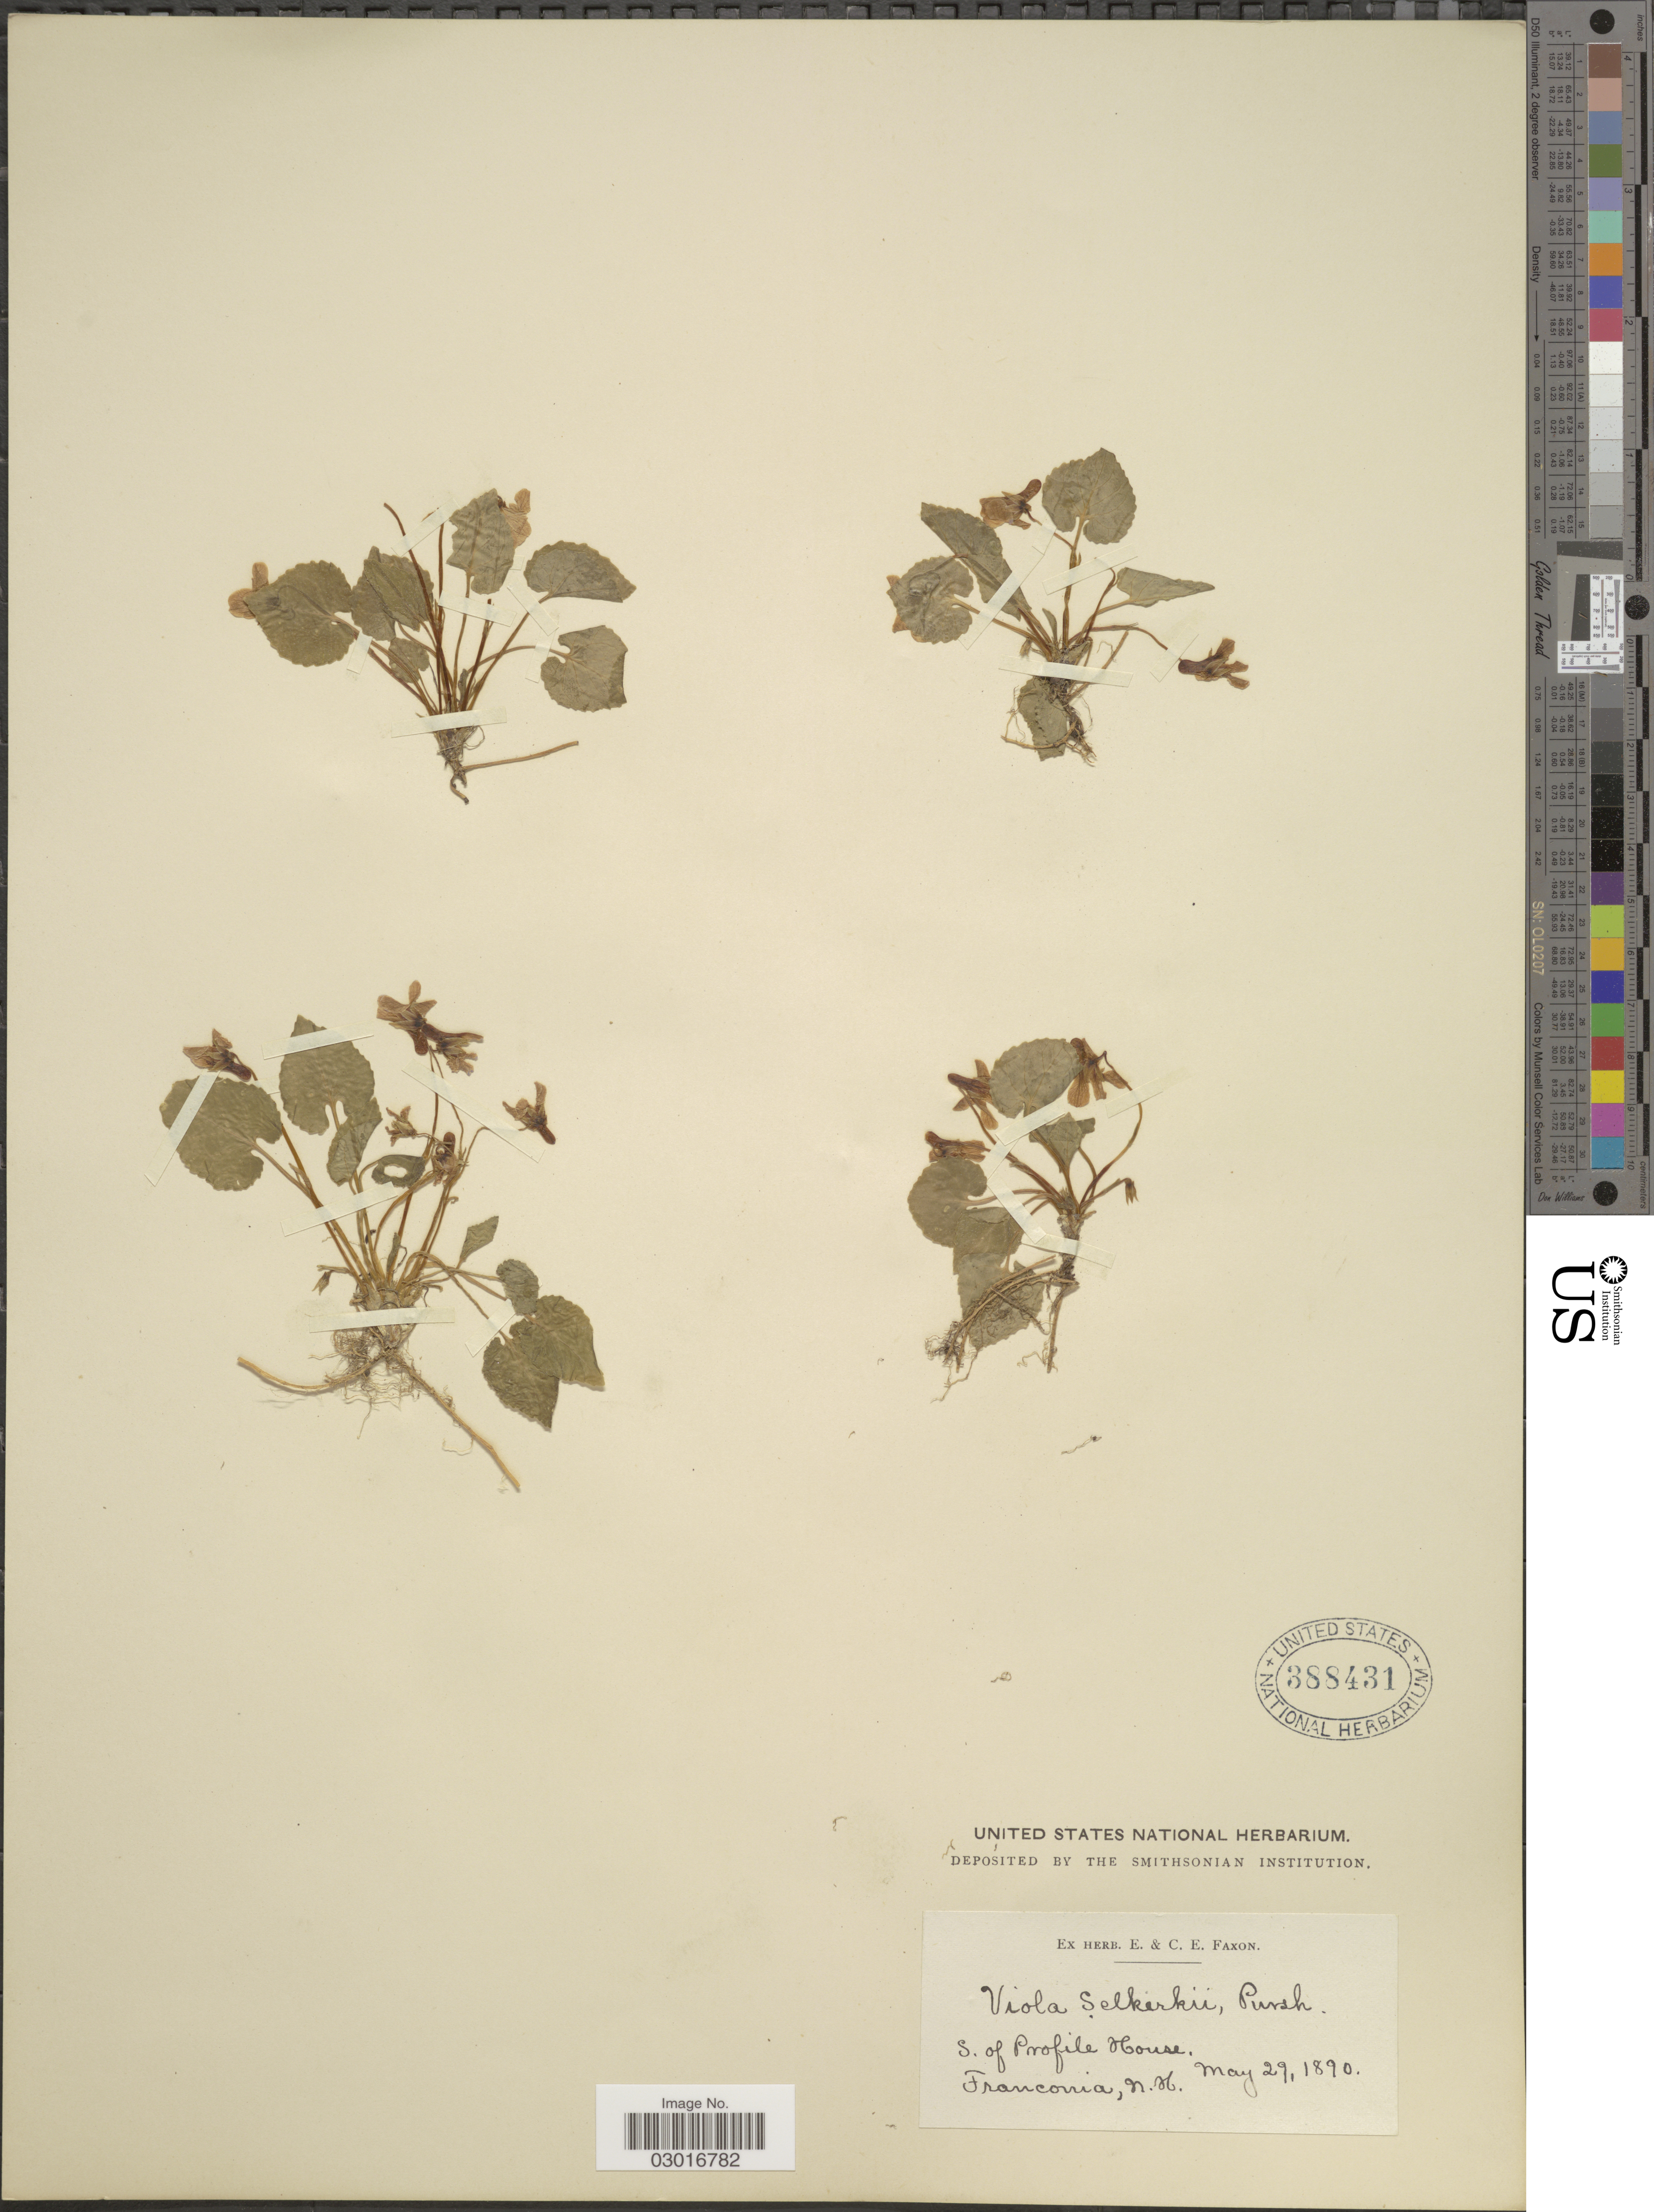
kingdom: Plantae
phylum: Tracheophyta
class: Magnoliopsida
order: Malpighiales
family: Violaceae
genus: Viola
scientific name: Viola selkirkii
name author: Pursh ex Goldie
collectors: ex herb. E. & C.E. Faxon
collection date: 1890-05-29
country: United States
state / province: New Hampshire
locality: S. of Profile House.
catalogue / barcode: US 388431